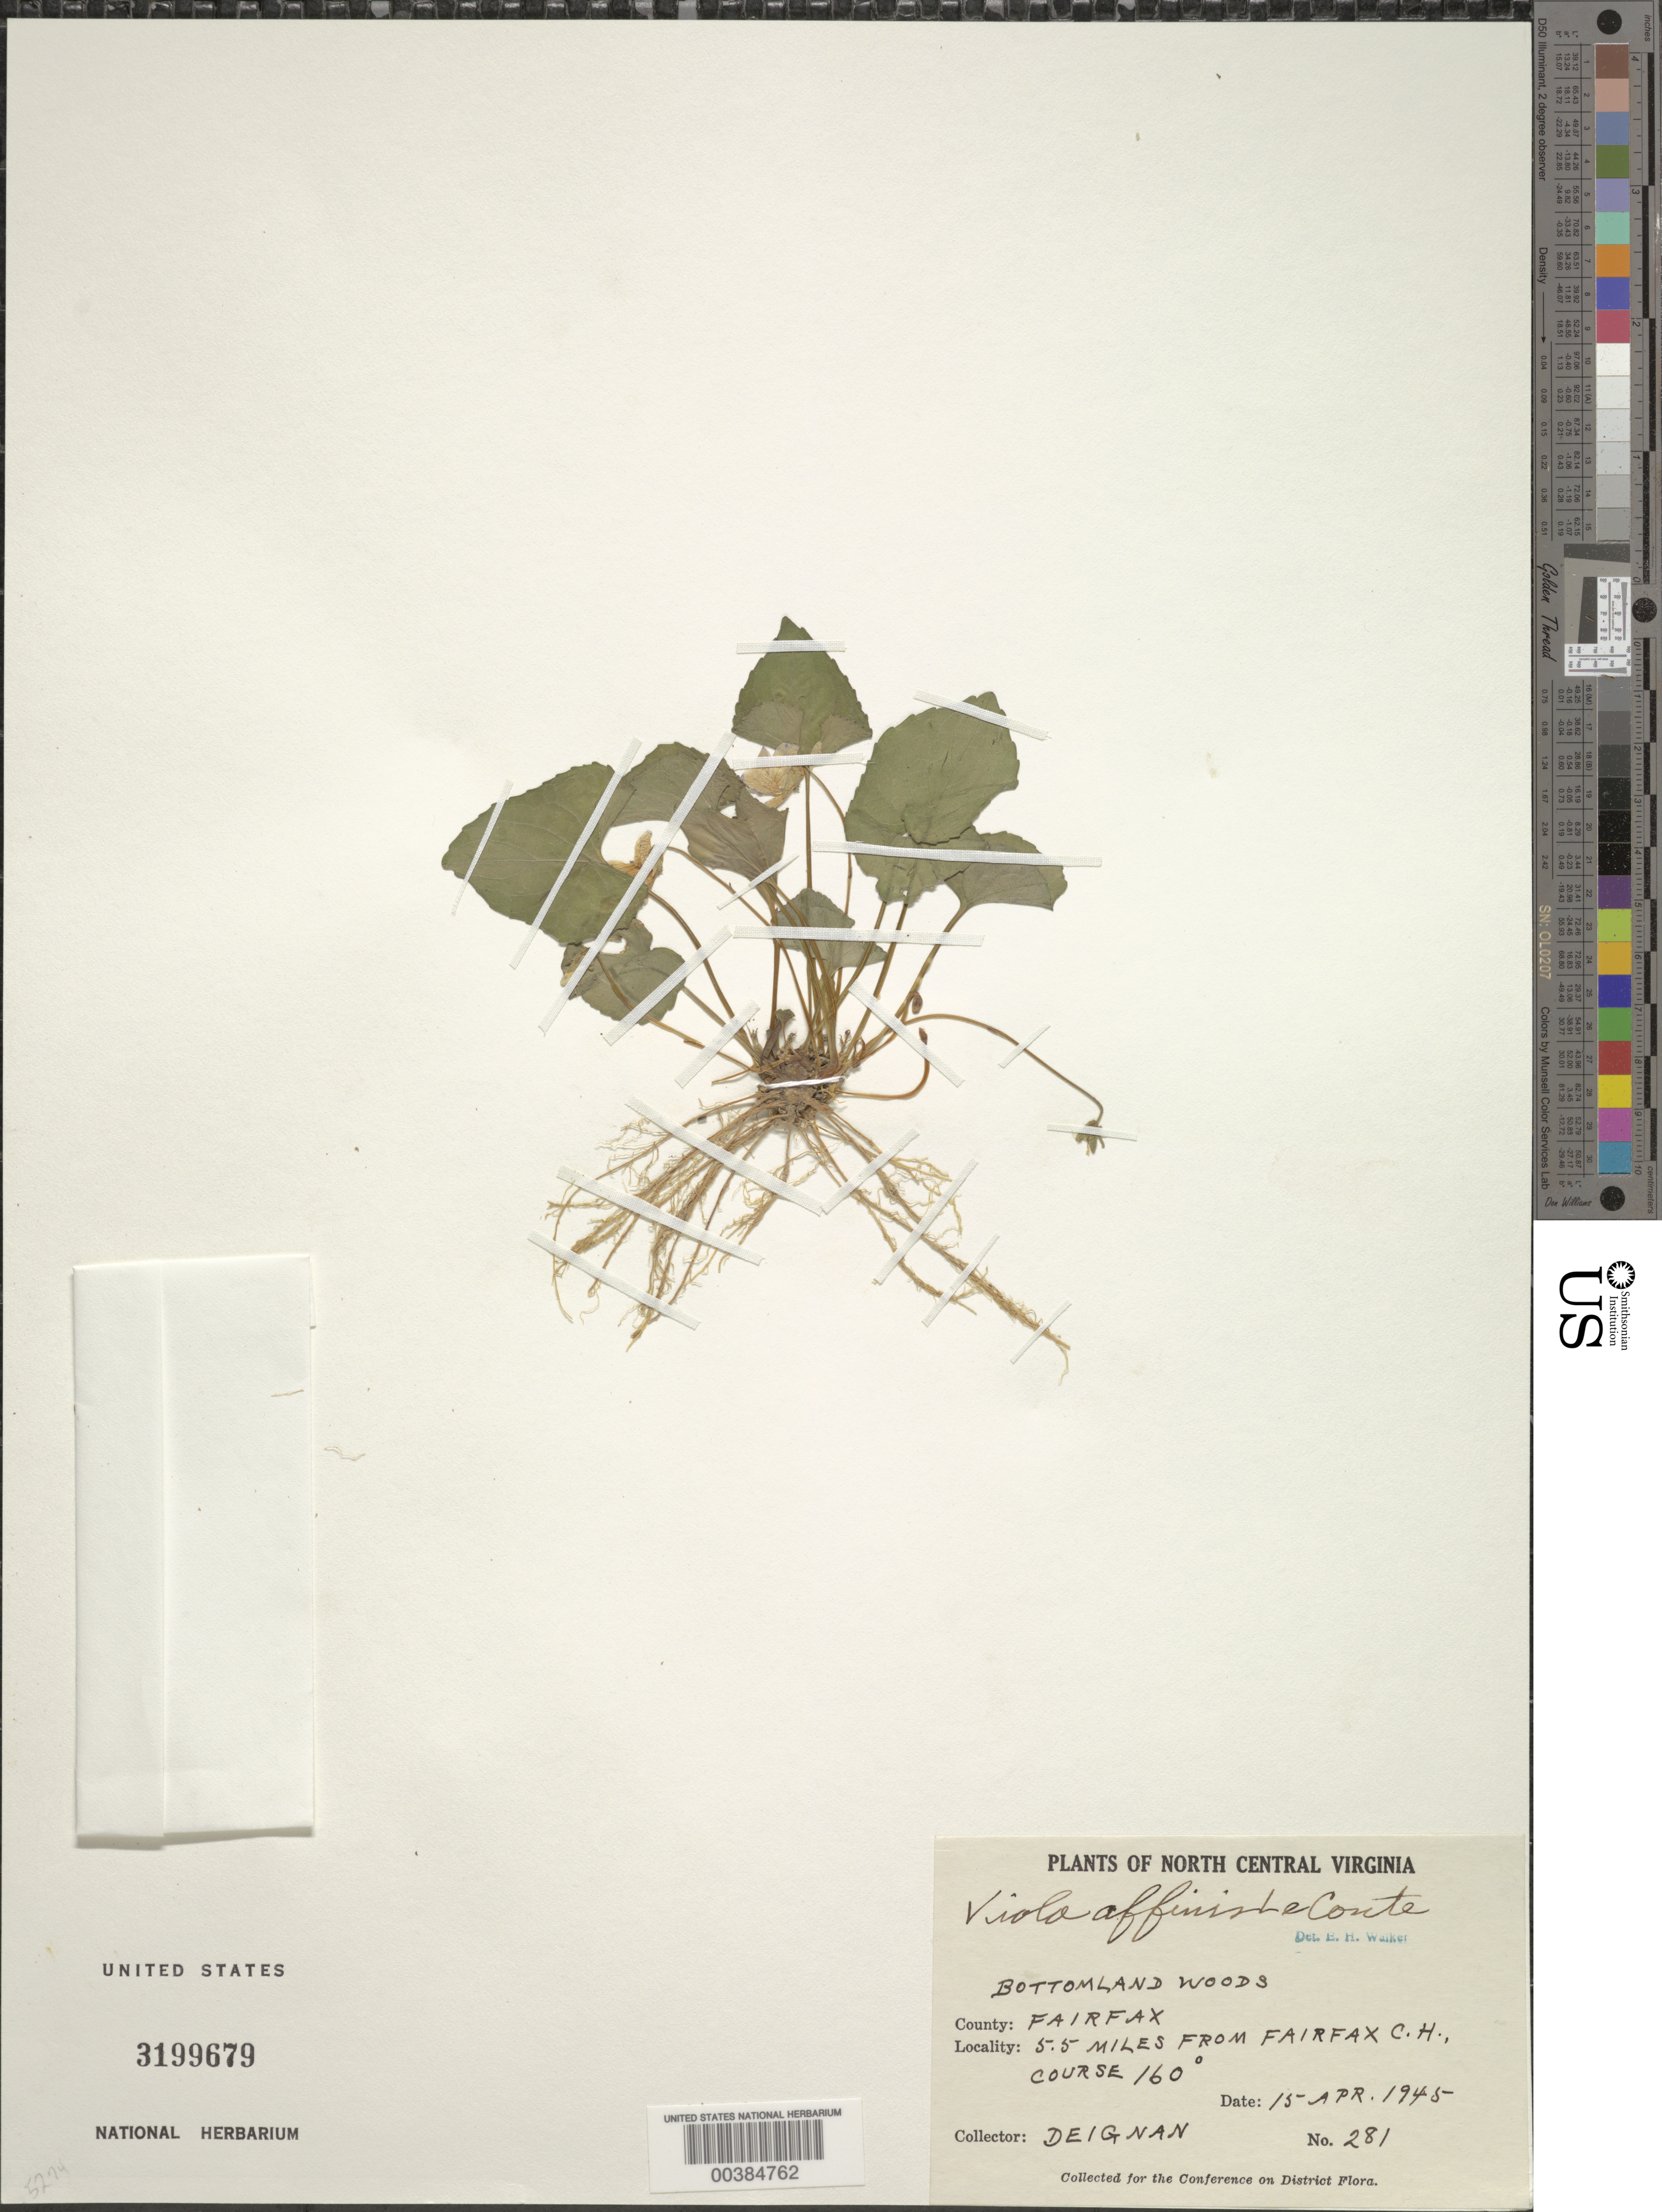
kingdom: Plantae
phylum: Tracheophyta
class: Magnoliopsida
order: Malpighiales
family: Violaceae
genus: Viola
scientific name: Viola sororia var. affinis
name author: (LeConte) McKinney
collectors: H. Deignan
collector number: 281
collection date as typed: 15 Apr 1945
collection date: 1945-04-15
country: United States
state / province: Virginia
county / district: Fairfax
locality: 5.5 M from Fairfax Court House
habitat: Bottomland woods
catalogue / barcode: US 3199679